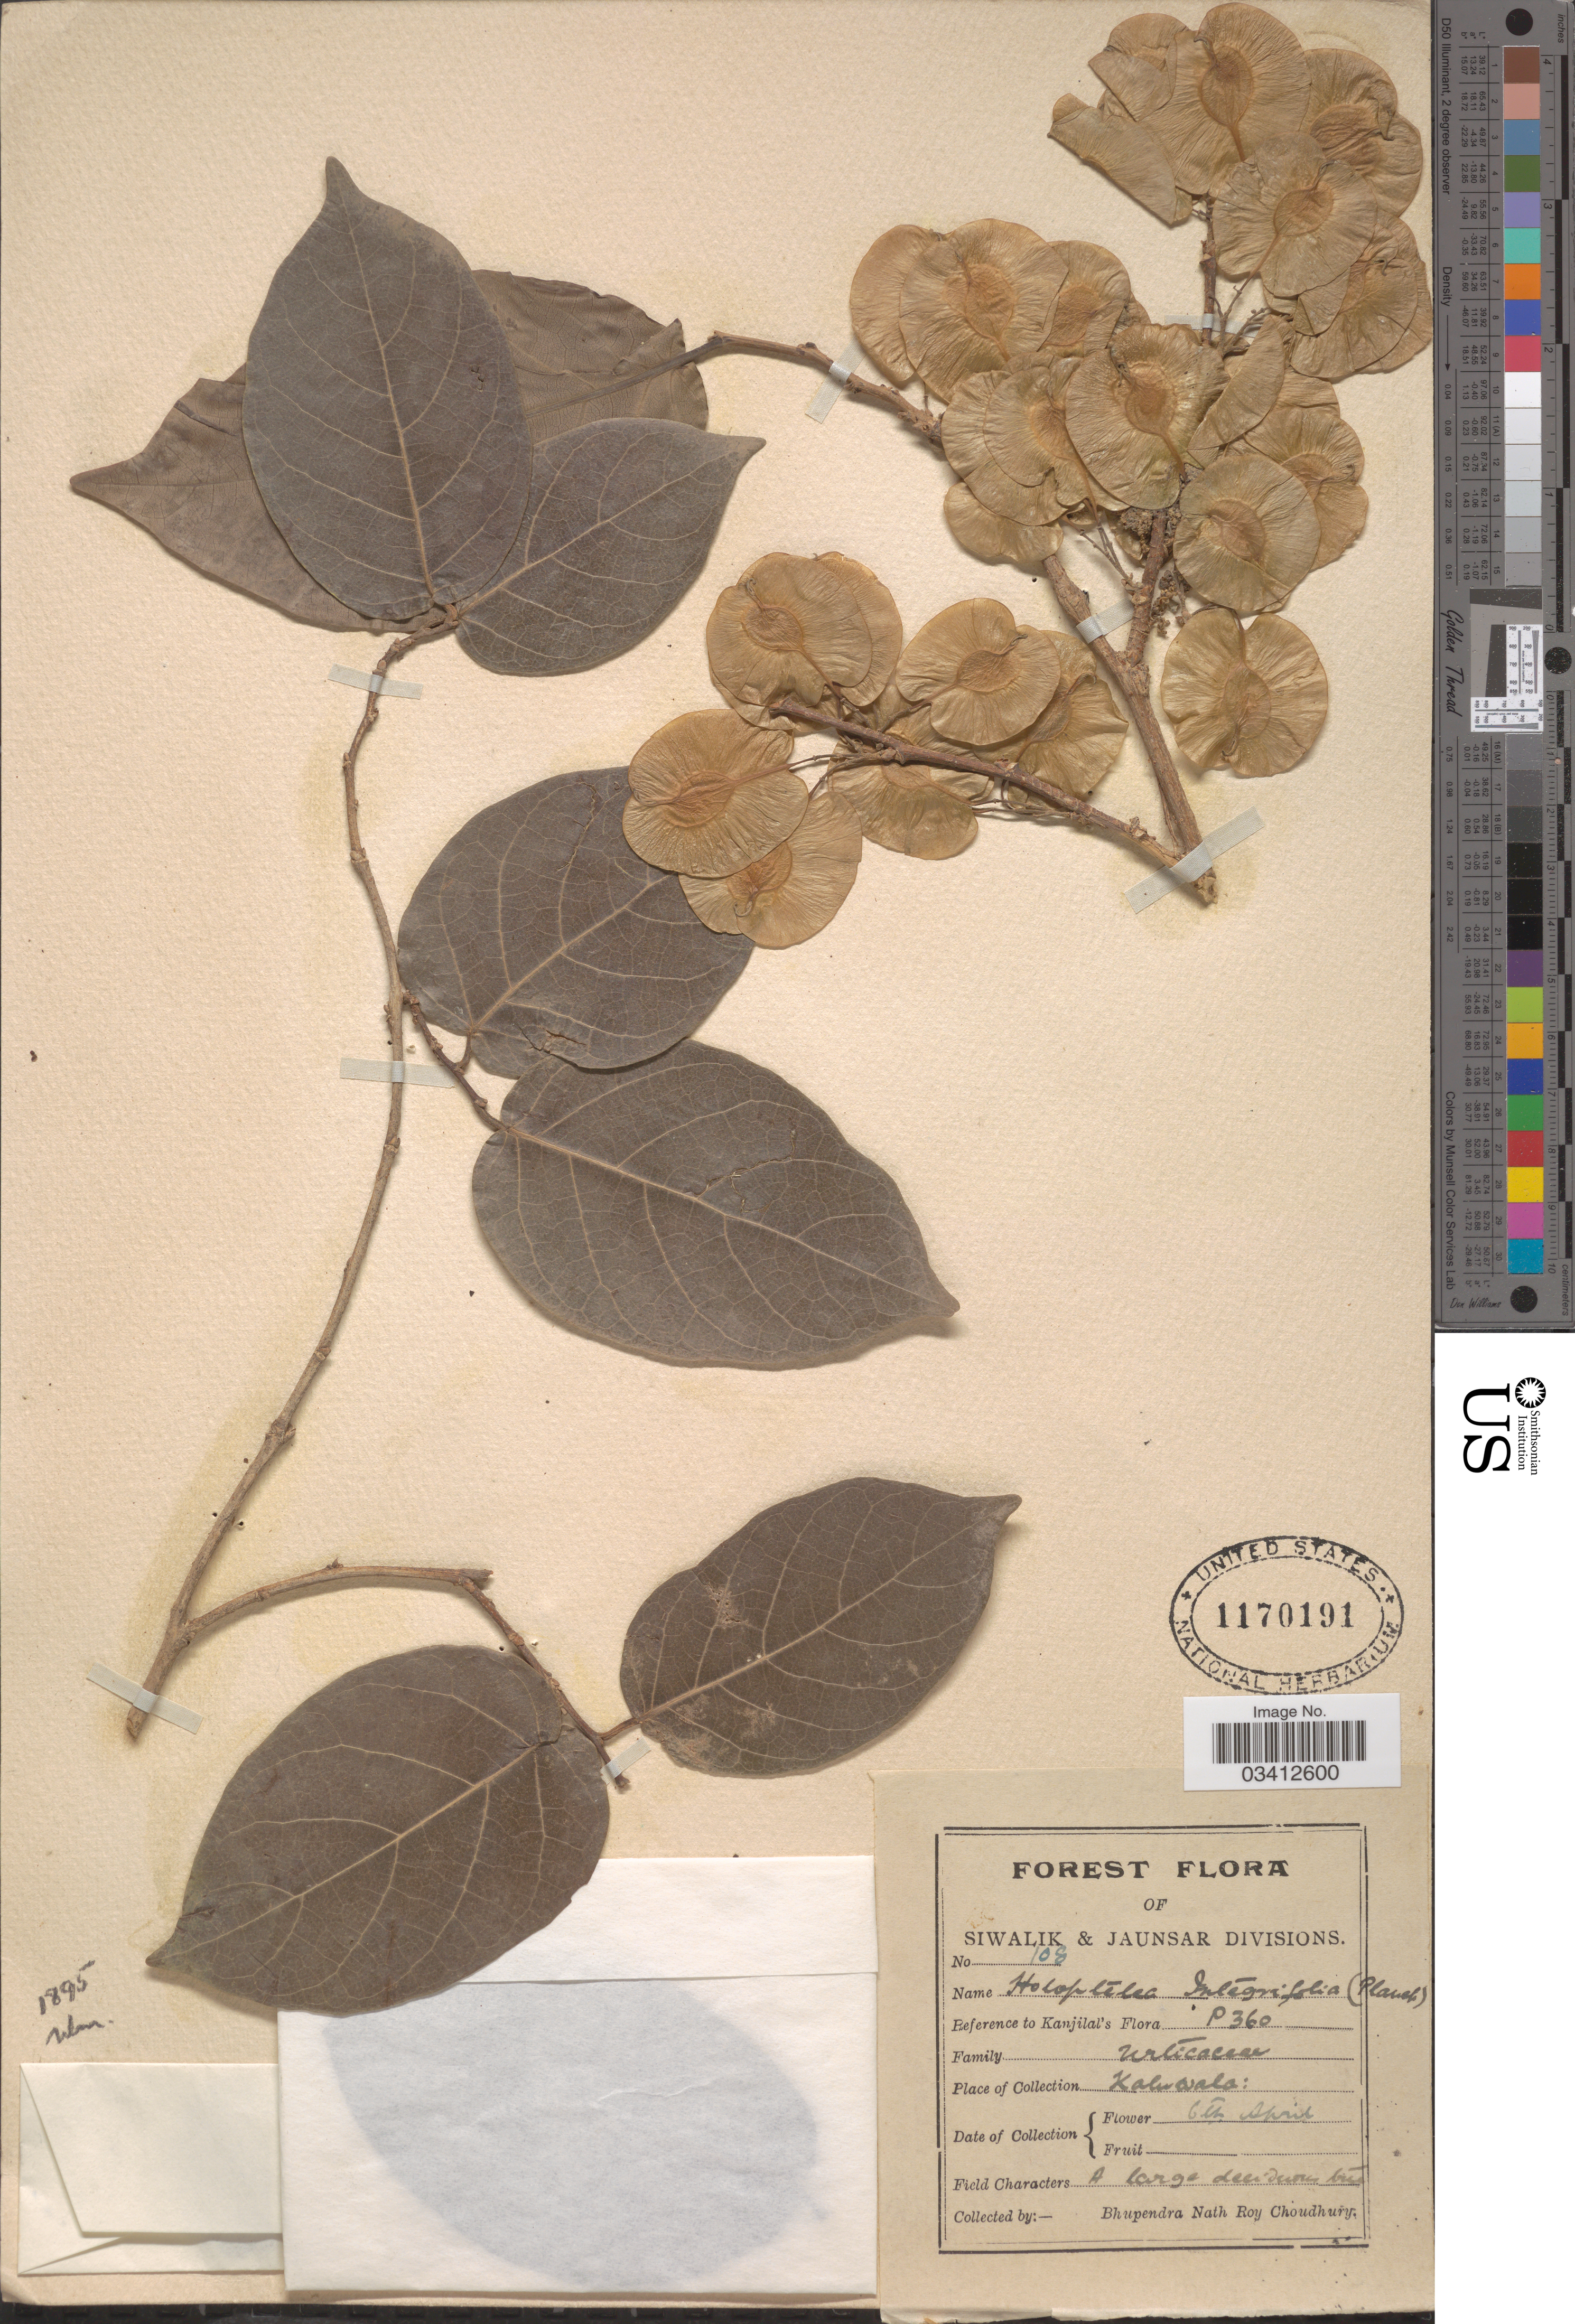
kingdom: Plantae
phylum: Tracheophyta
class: Magnoliopsida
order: Rosales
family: Ulmaceae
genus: Holoptelea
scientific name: Holoptelea integrifolia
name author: (Roxb.) Planch.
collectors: B. Choudhury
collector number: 108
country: India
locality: Siwalik & Jaunsar Divisions. Kaluwala.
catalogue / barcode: US 1170191